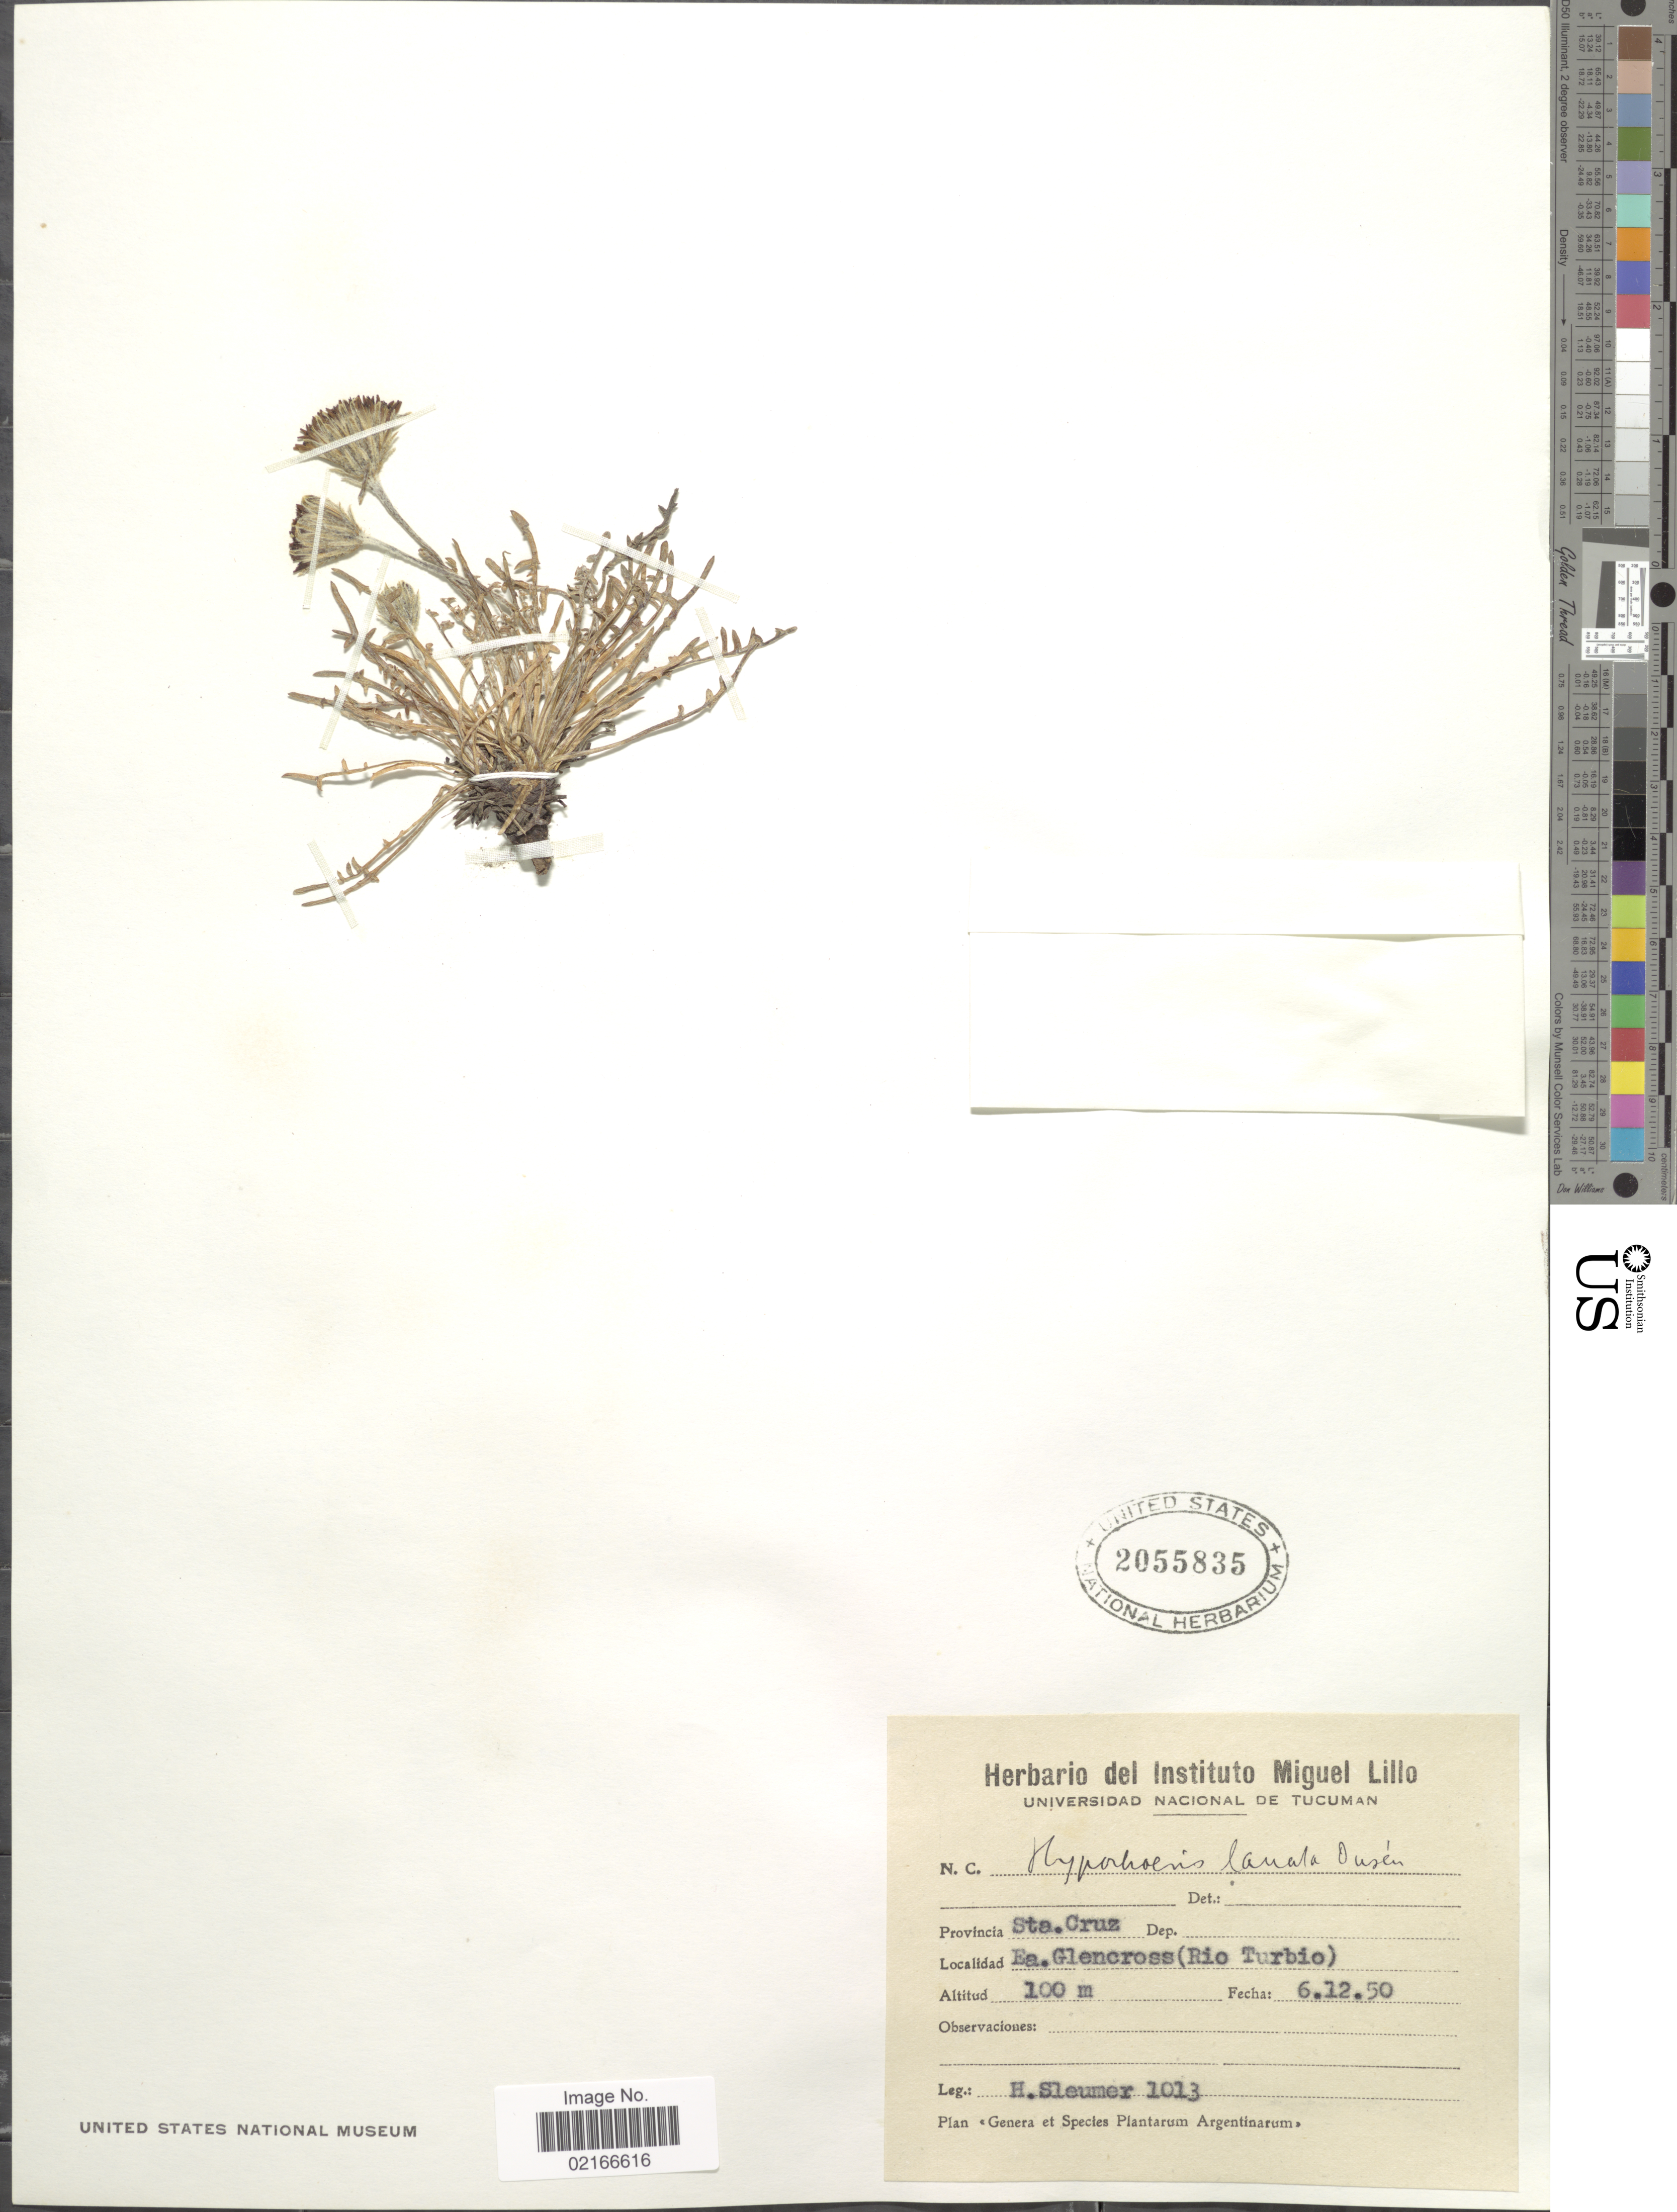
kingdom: Plantae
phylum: Tracheophyta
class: Magnoliopsida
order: Asterales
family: Asteraceae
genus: Hypochaeris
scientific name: Hypochaeris incana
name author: (Hook. & Arn.) Macloskie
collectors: H. O. Sleumer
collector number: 1013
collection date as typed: Transcribed d/m/y: 6/12/50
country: Argentina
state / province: Santa Cruz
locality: Ea. Glencross (Rio Turbio)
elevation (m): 100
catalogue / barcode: US 2055835